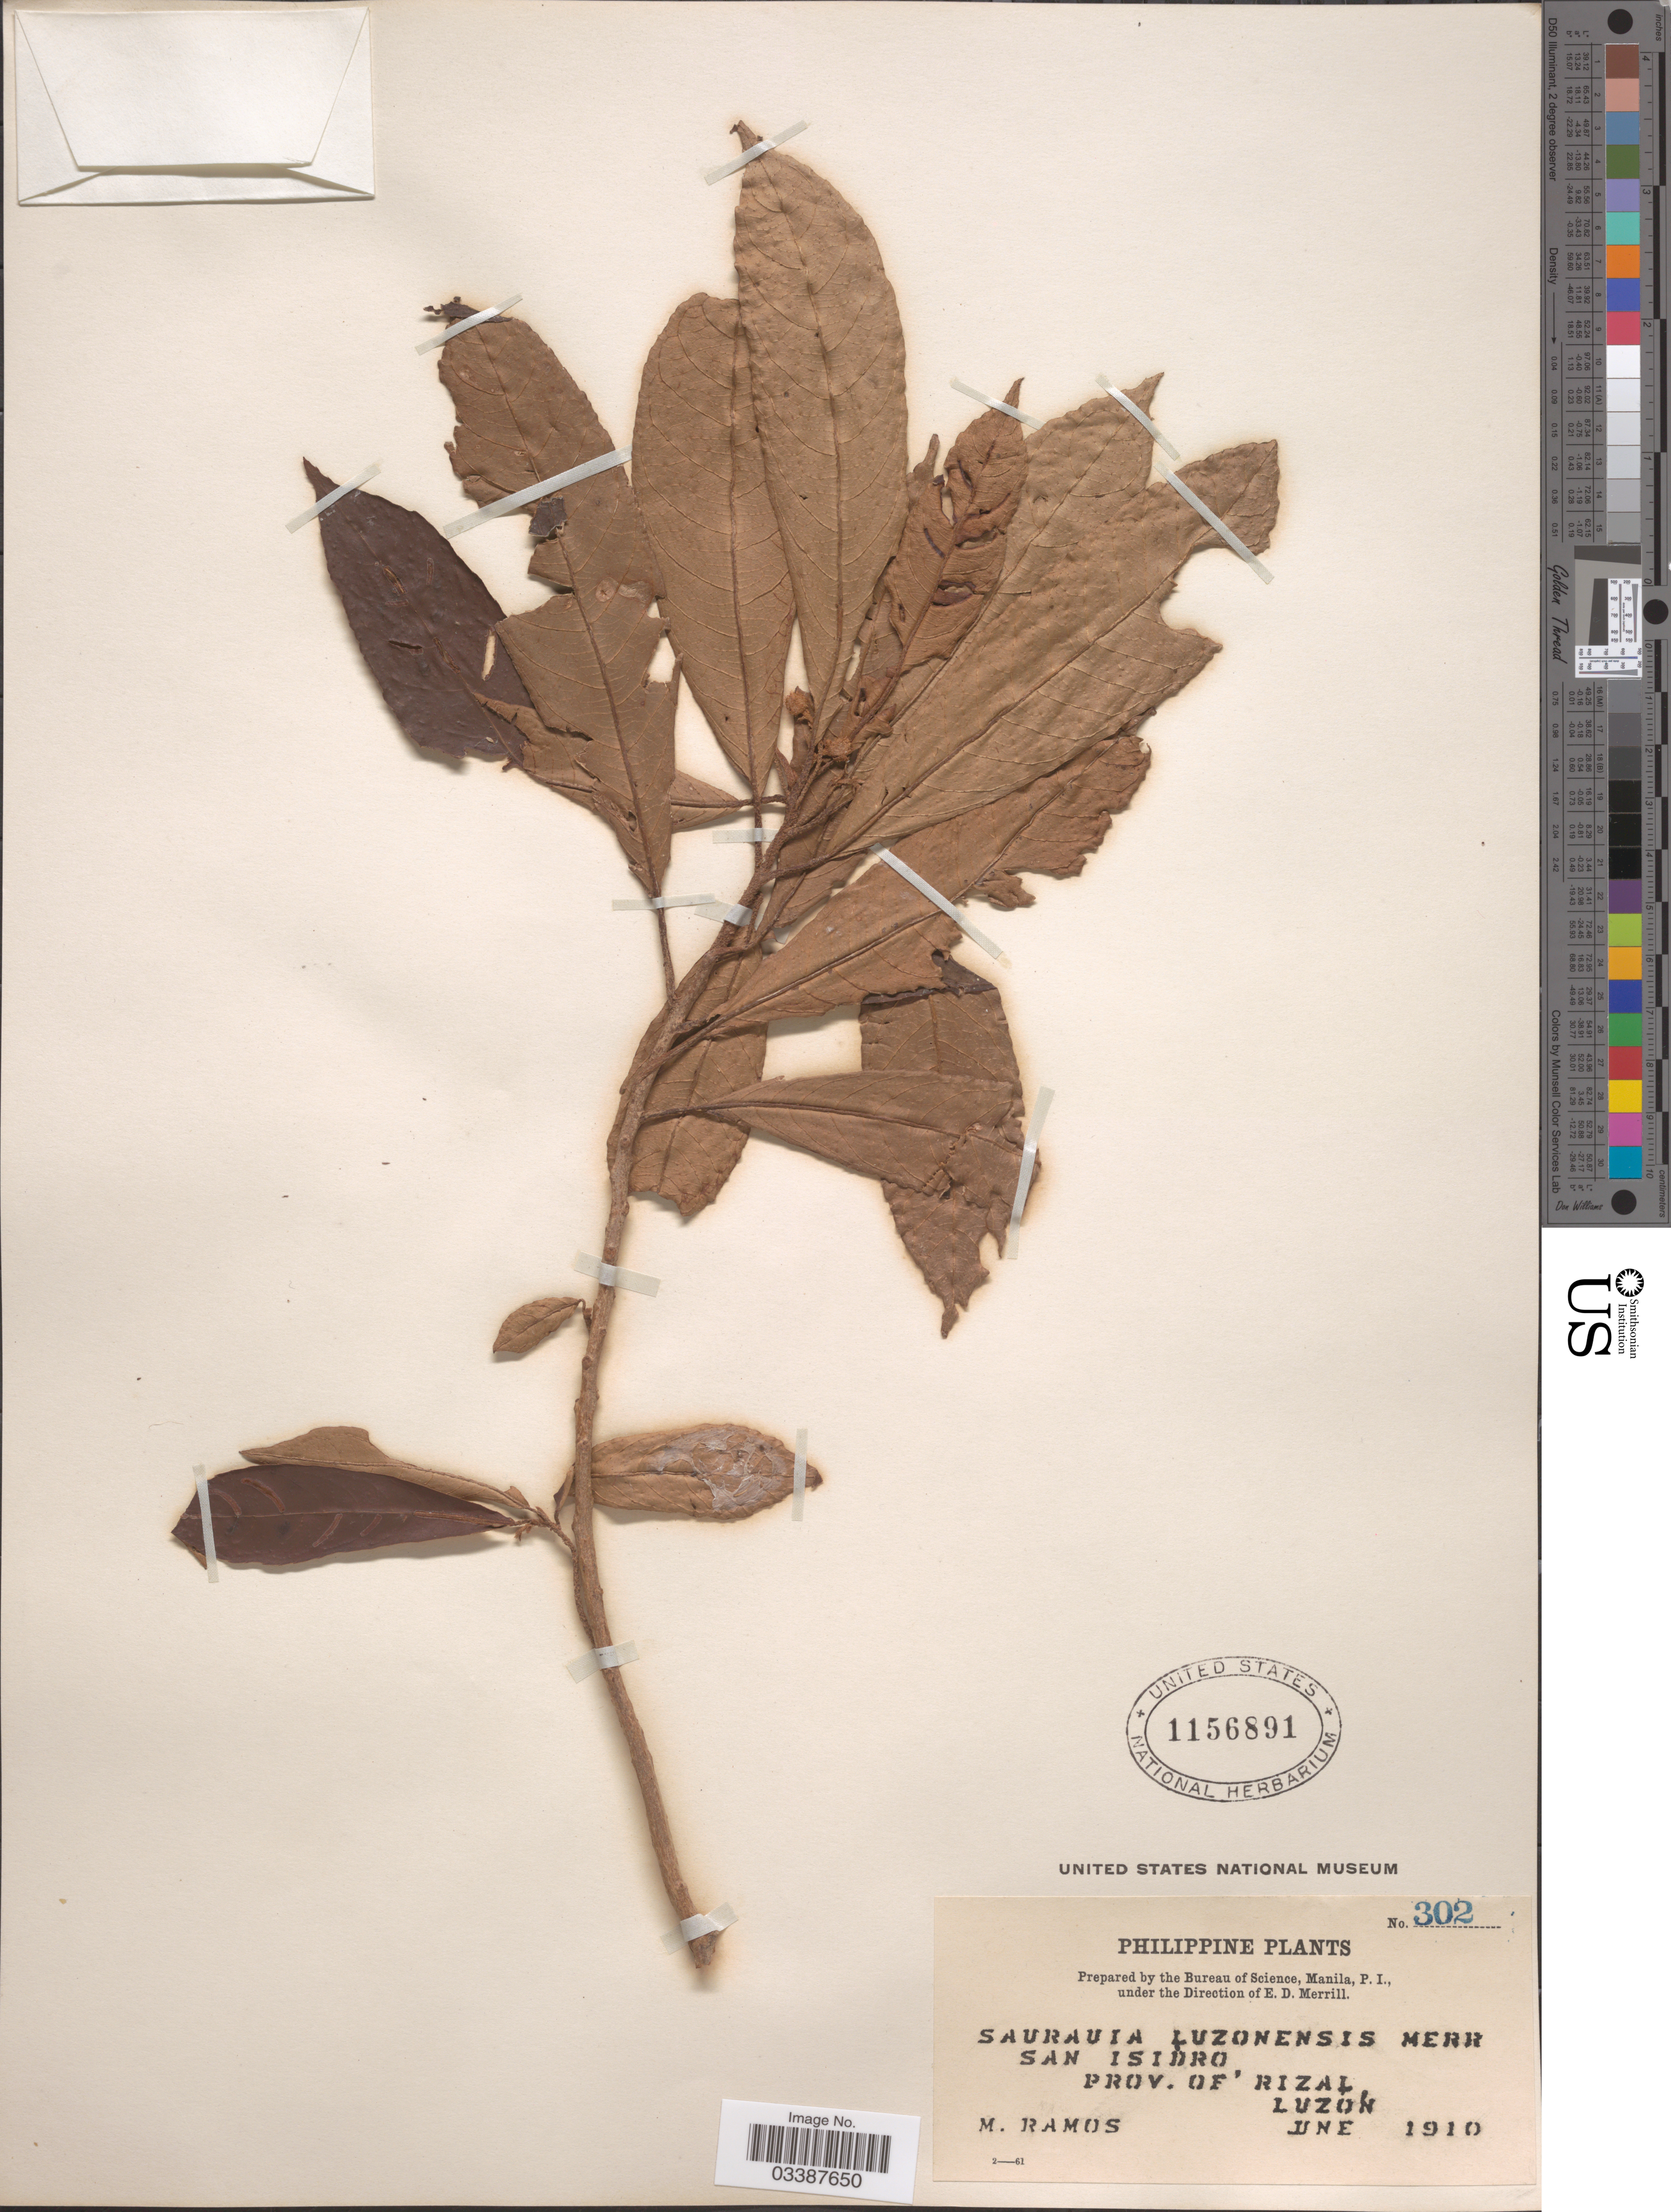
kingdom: Plantae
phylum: Tracheophyta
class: Magnoliopsida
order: Ericales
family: Actinidiaceae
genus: Saurauia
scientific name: Saurauia luzoniensis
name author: Merr.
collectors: M. Ramos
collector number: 302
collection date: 1910-06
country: Philippines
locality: San Isidro, Prov. of Rizal, Luzon.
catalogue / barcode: US 1156891